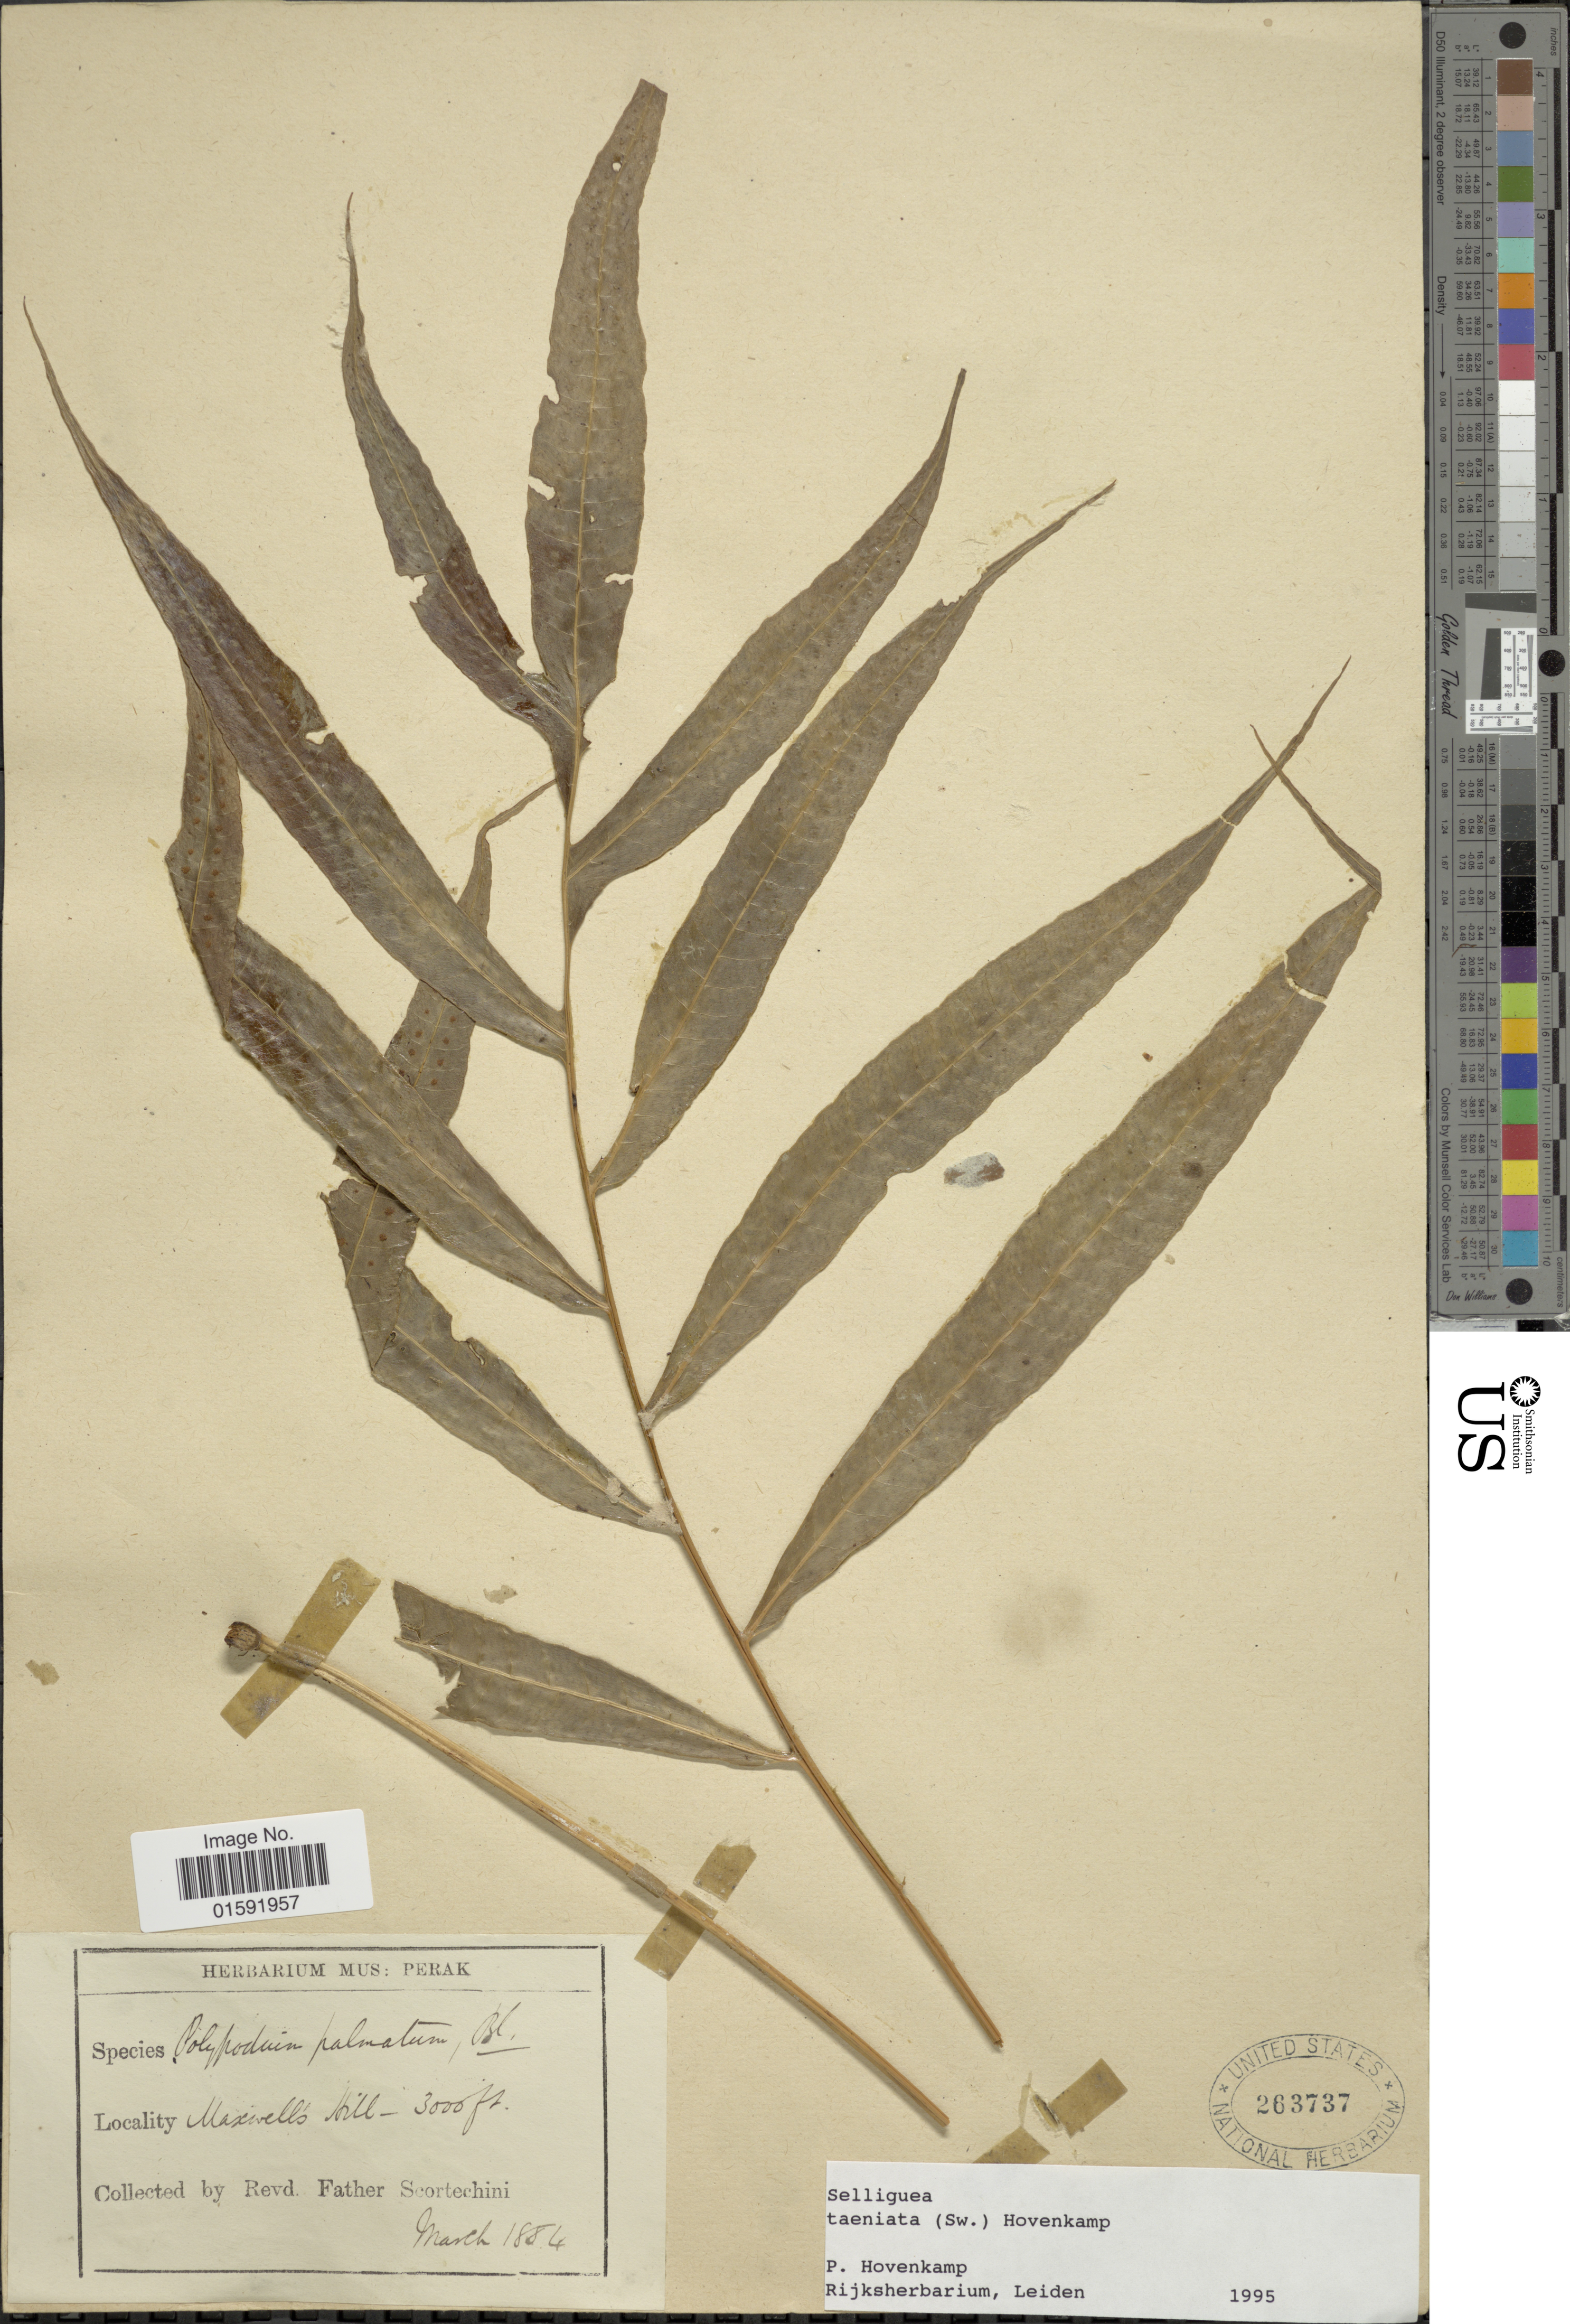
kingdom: Plantae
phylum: Tracheophyta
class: Polypodiopsida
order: Polypodiales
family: Polypodiaceae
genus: Selliguea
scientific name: Selliguea taeniata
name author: Parris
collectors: Fr. Scortechini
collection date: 1884-03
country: Malaysia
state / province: Sarawak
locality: Maxwell's Hills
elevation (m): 914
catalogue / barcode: US 263737